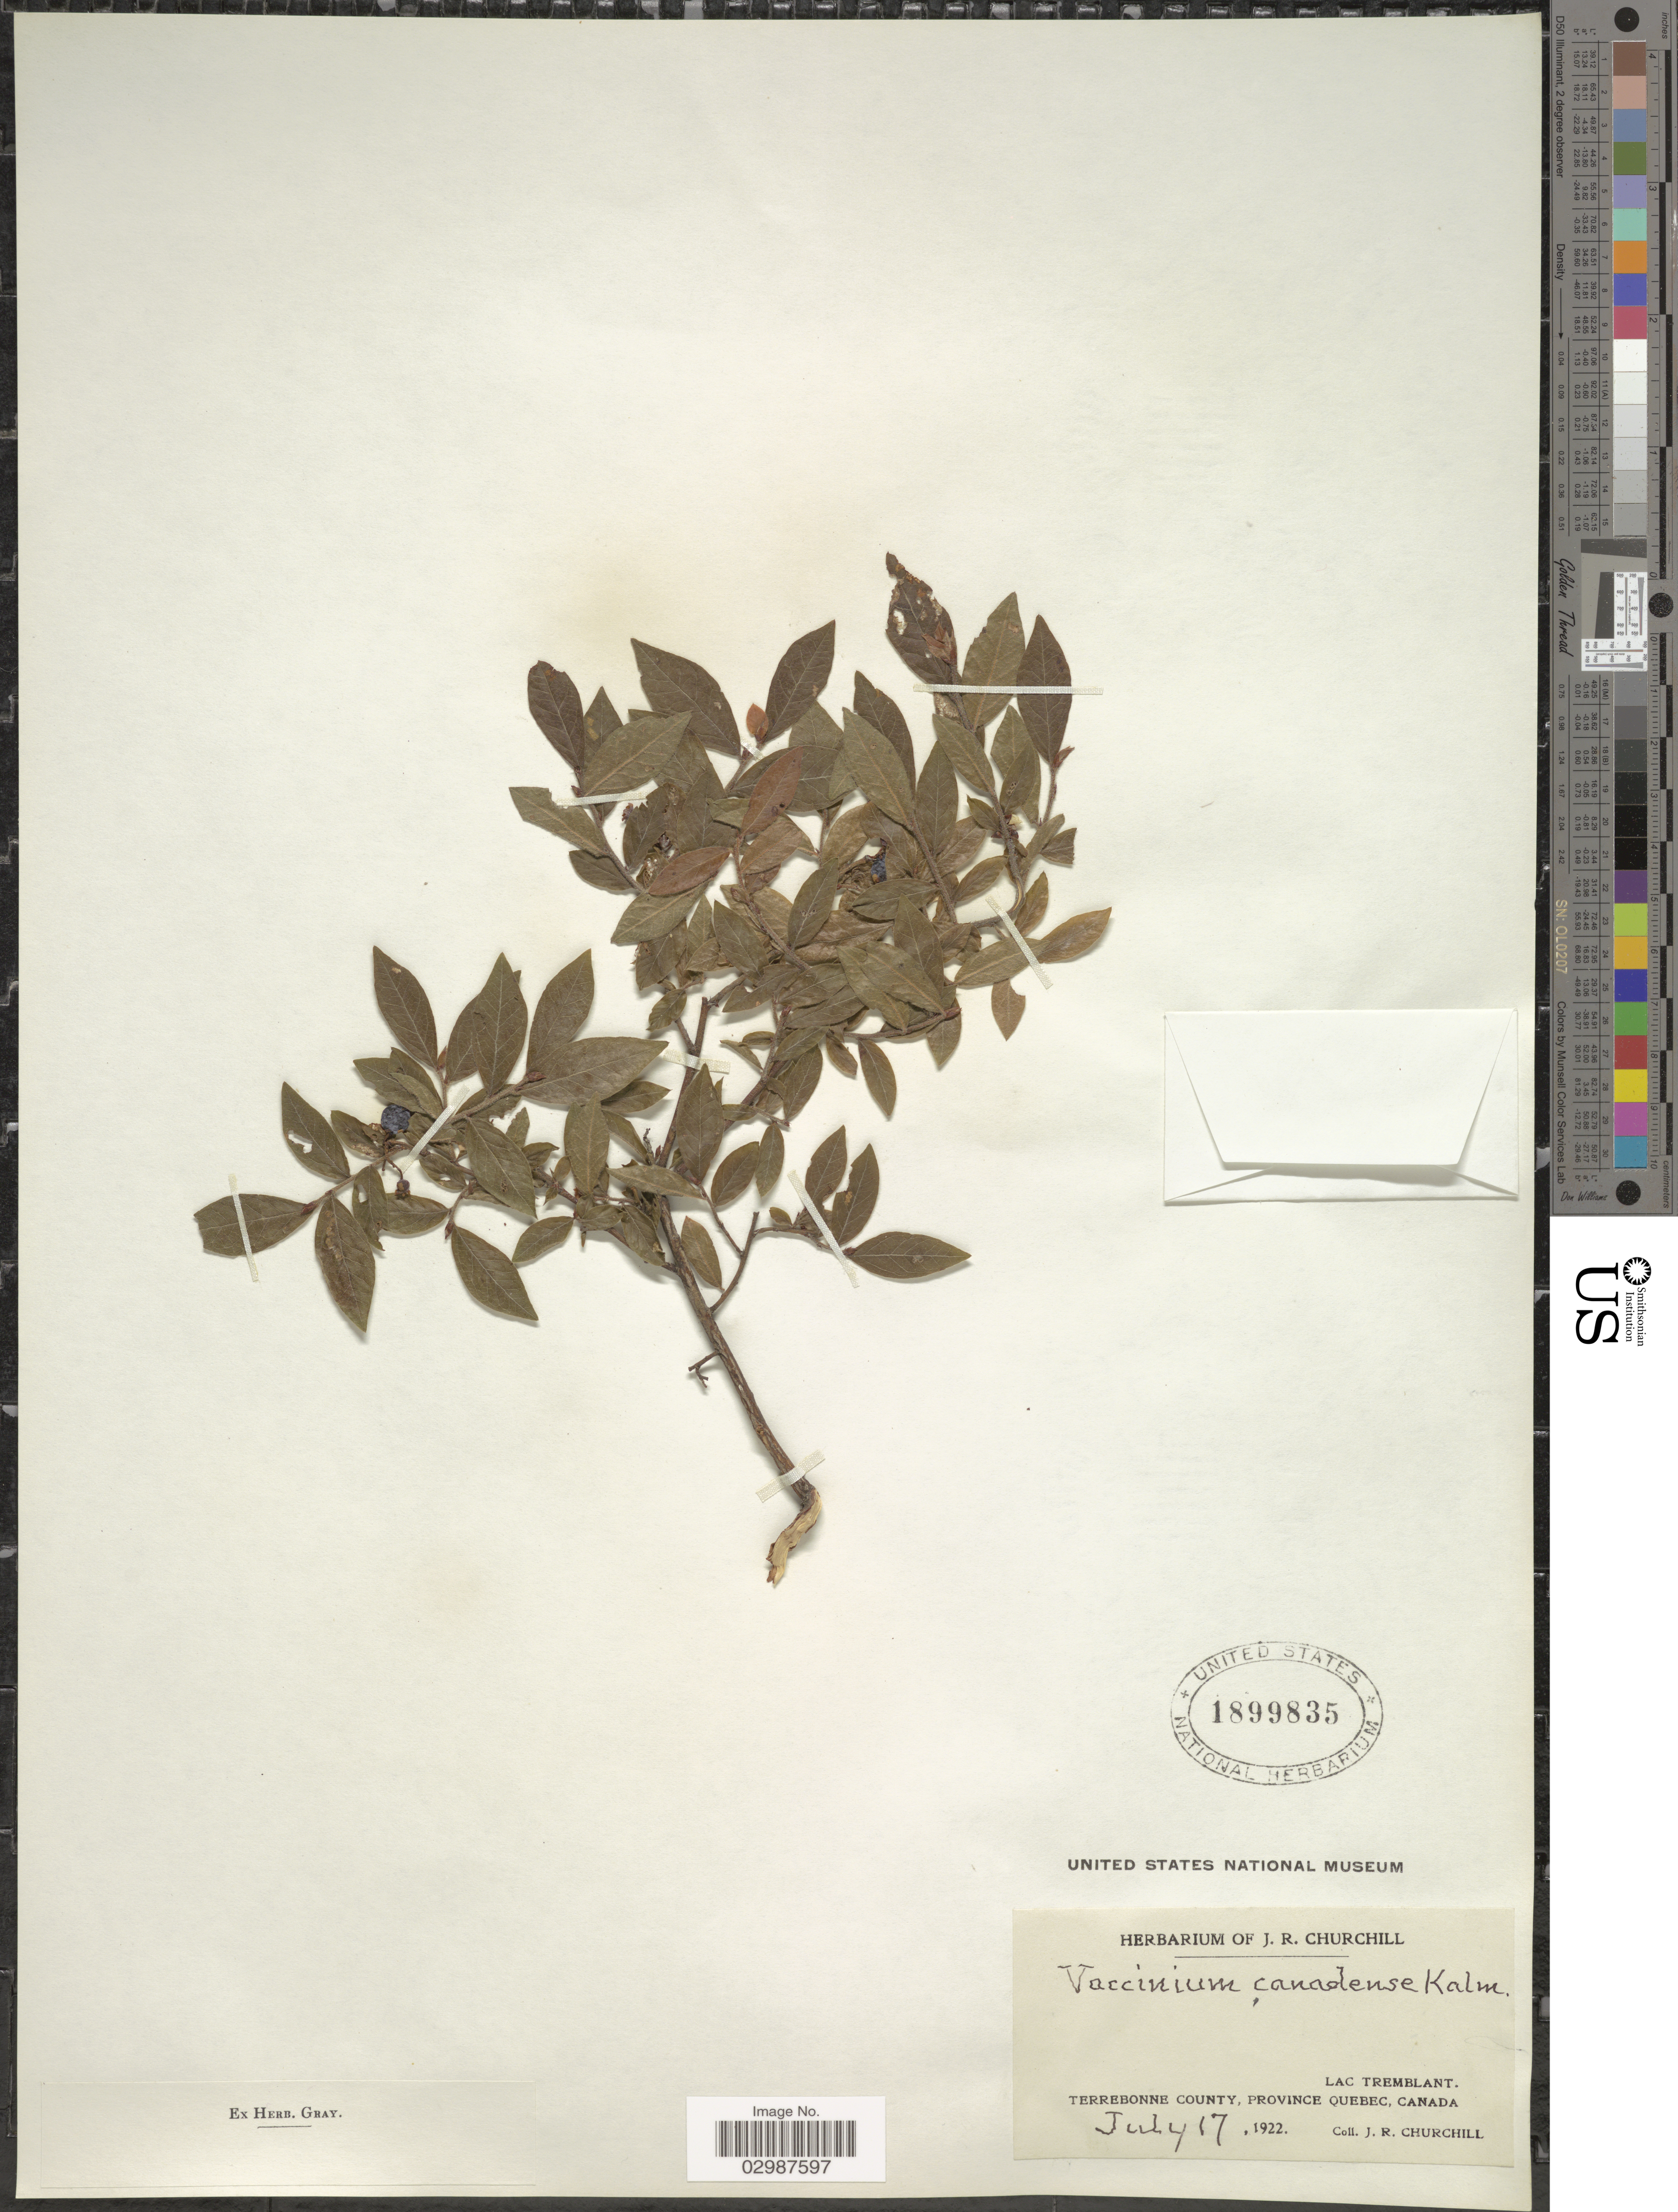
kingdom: Plantae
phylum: Tracheophyta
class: Magnoliopsida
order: Ericales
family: Ericaceae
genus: Vaccinium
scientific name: Vaccinium canadense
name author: Kalm ex Richardson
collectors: J. Churchill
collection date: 1922-07-17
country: Canada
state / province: Quebec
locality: Lac Tremblant. Terrebonne County.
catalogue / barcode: US 1899835